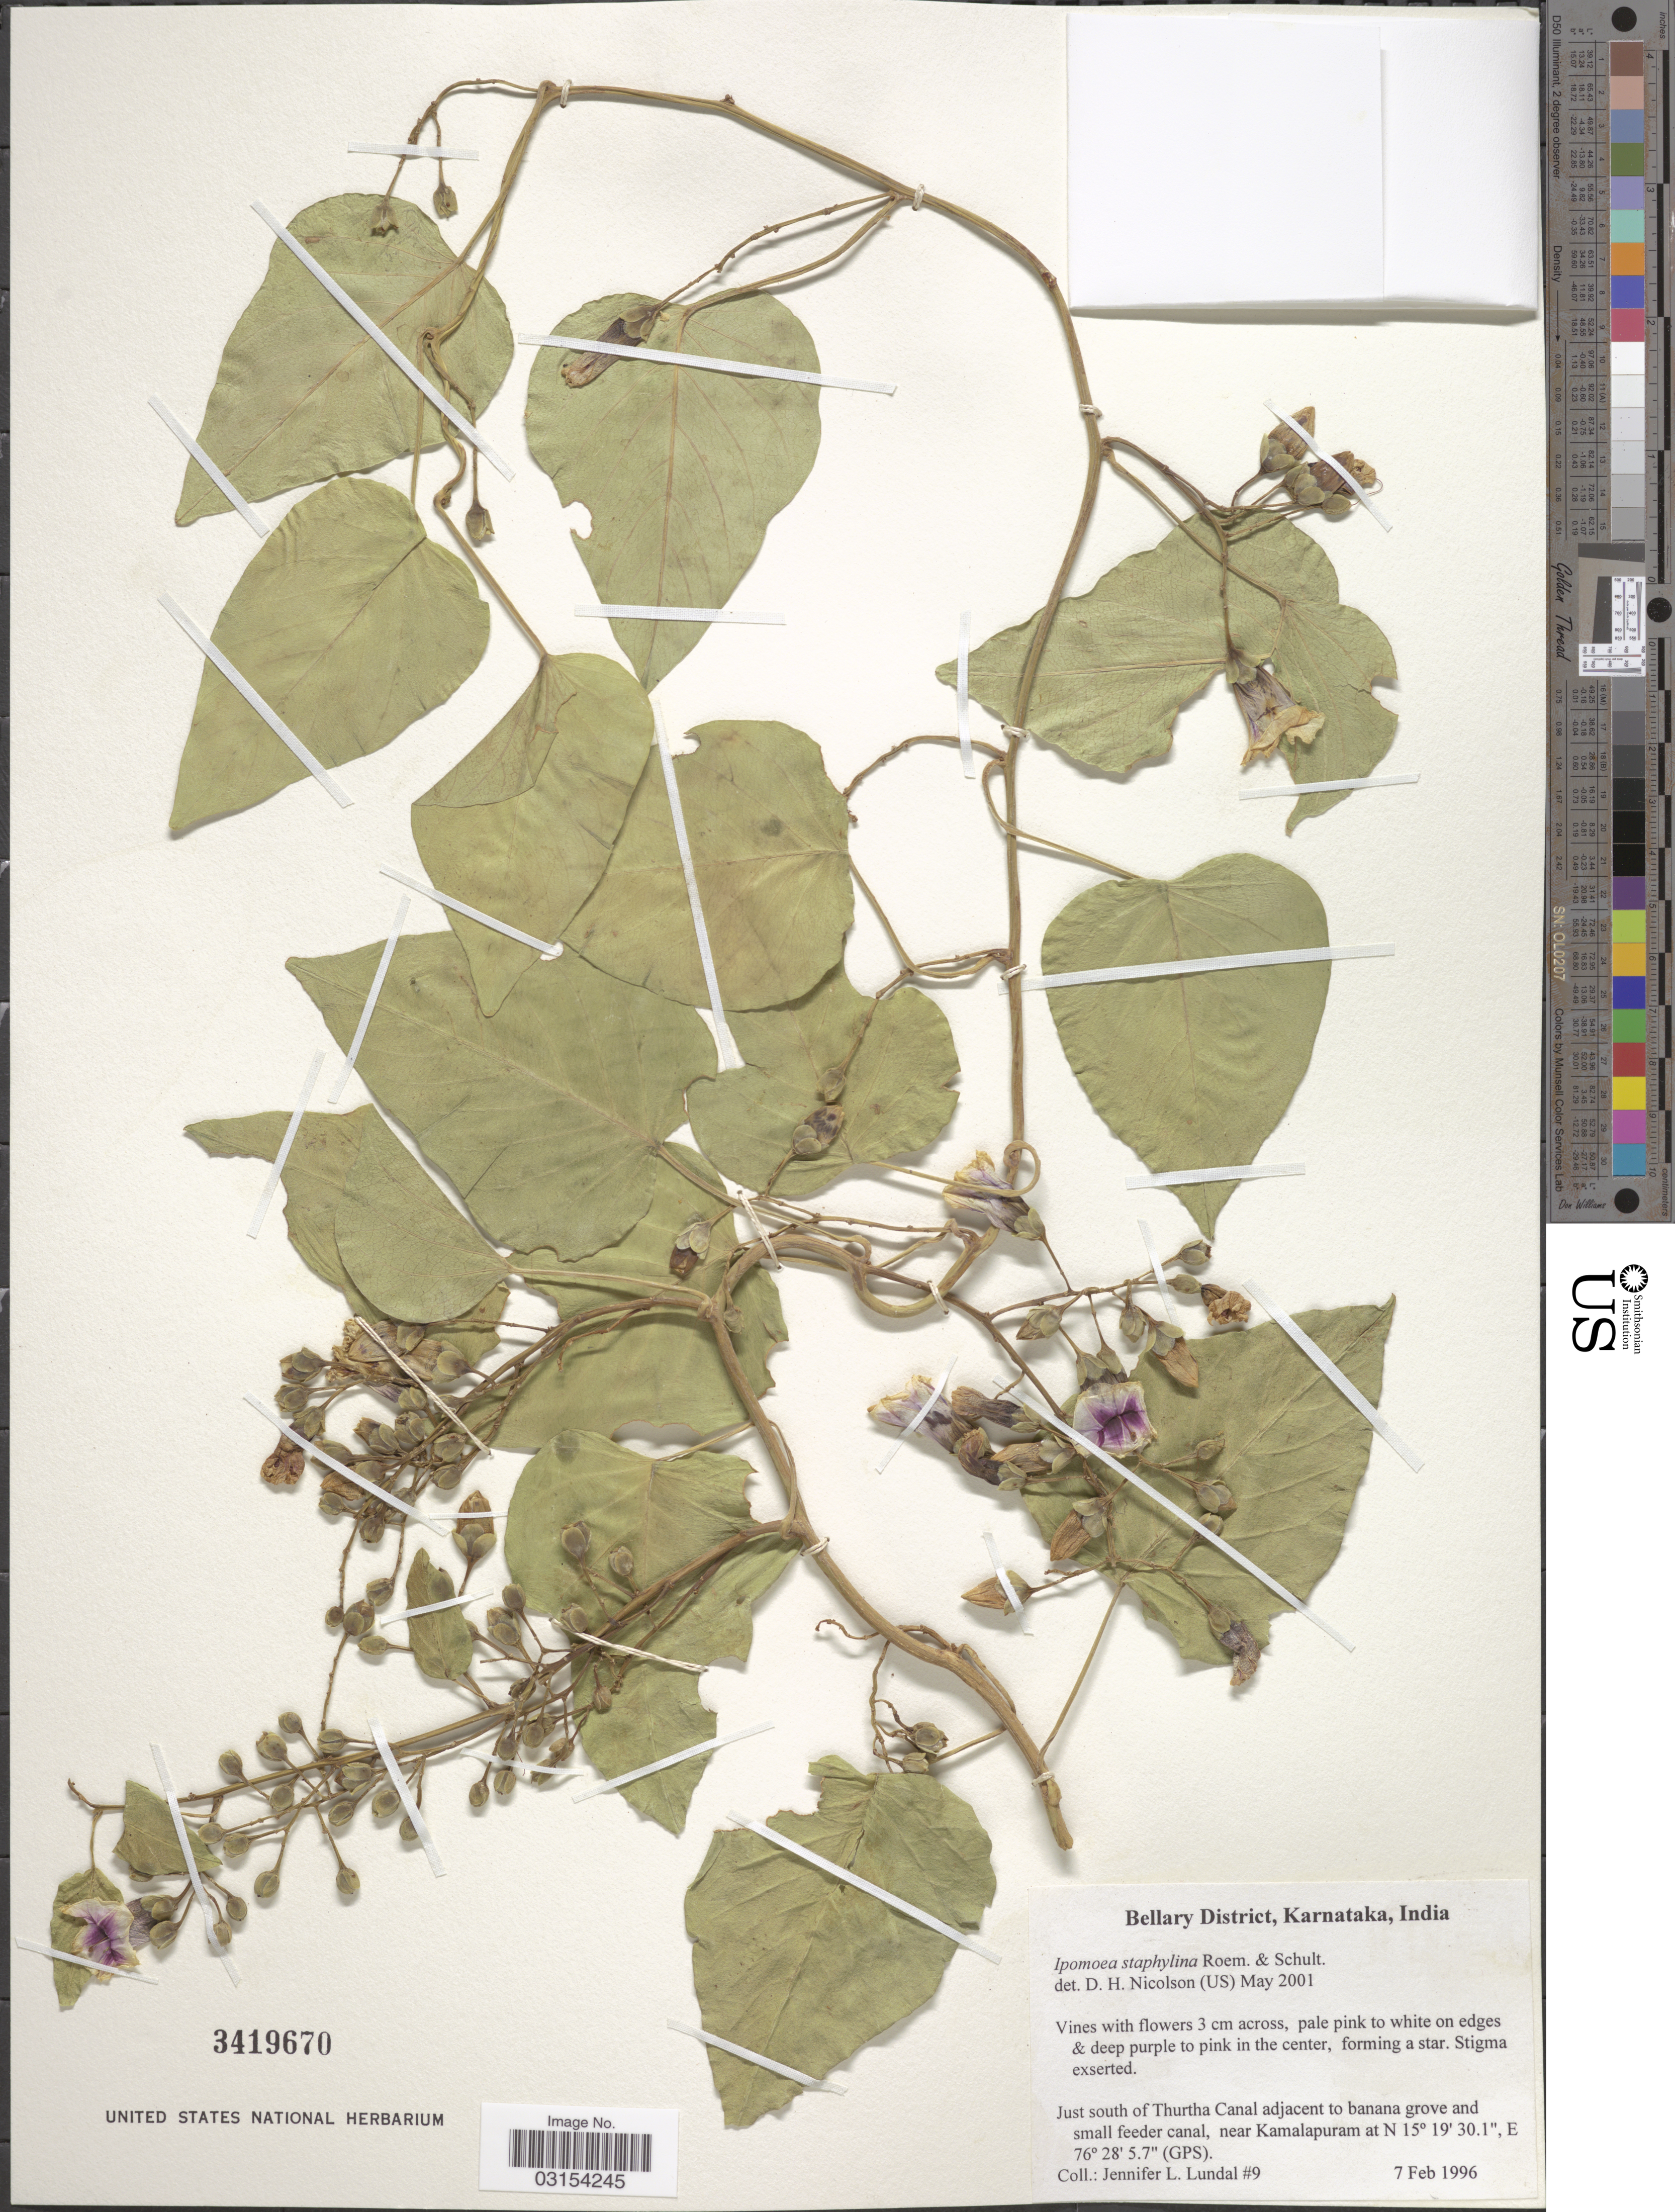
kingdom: Plantae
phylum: Tracheophyta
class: Magnoliopsida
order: Solanales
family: Convolvulaceae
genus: Ipomoea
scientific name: Ipomoea staphylina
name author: Roem. & Schult.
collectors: J. Lundal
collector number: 9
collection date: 1996-02-07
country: India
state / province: Karnataka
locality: Bellary District, Karnataka, India, Just south of Thurtha Canal adjacent to banana grove and small feeder canal, near Kamalapuram.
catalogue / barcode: US 3419670